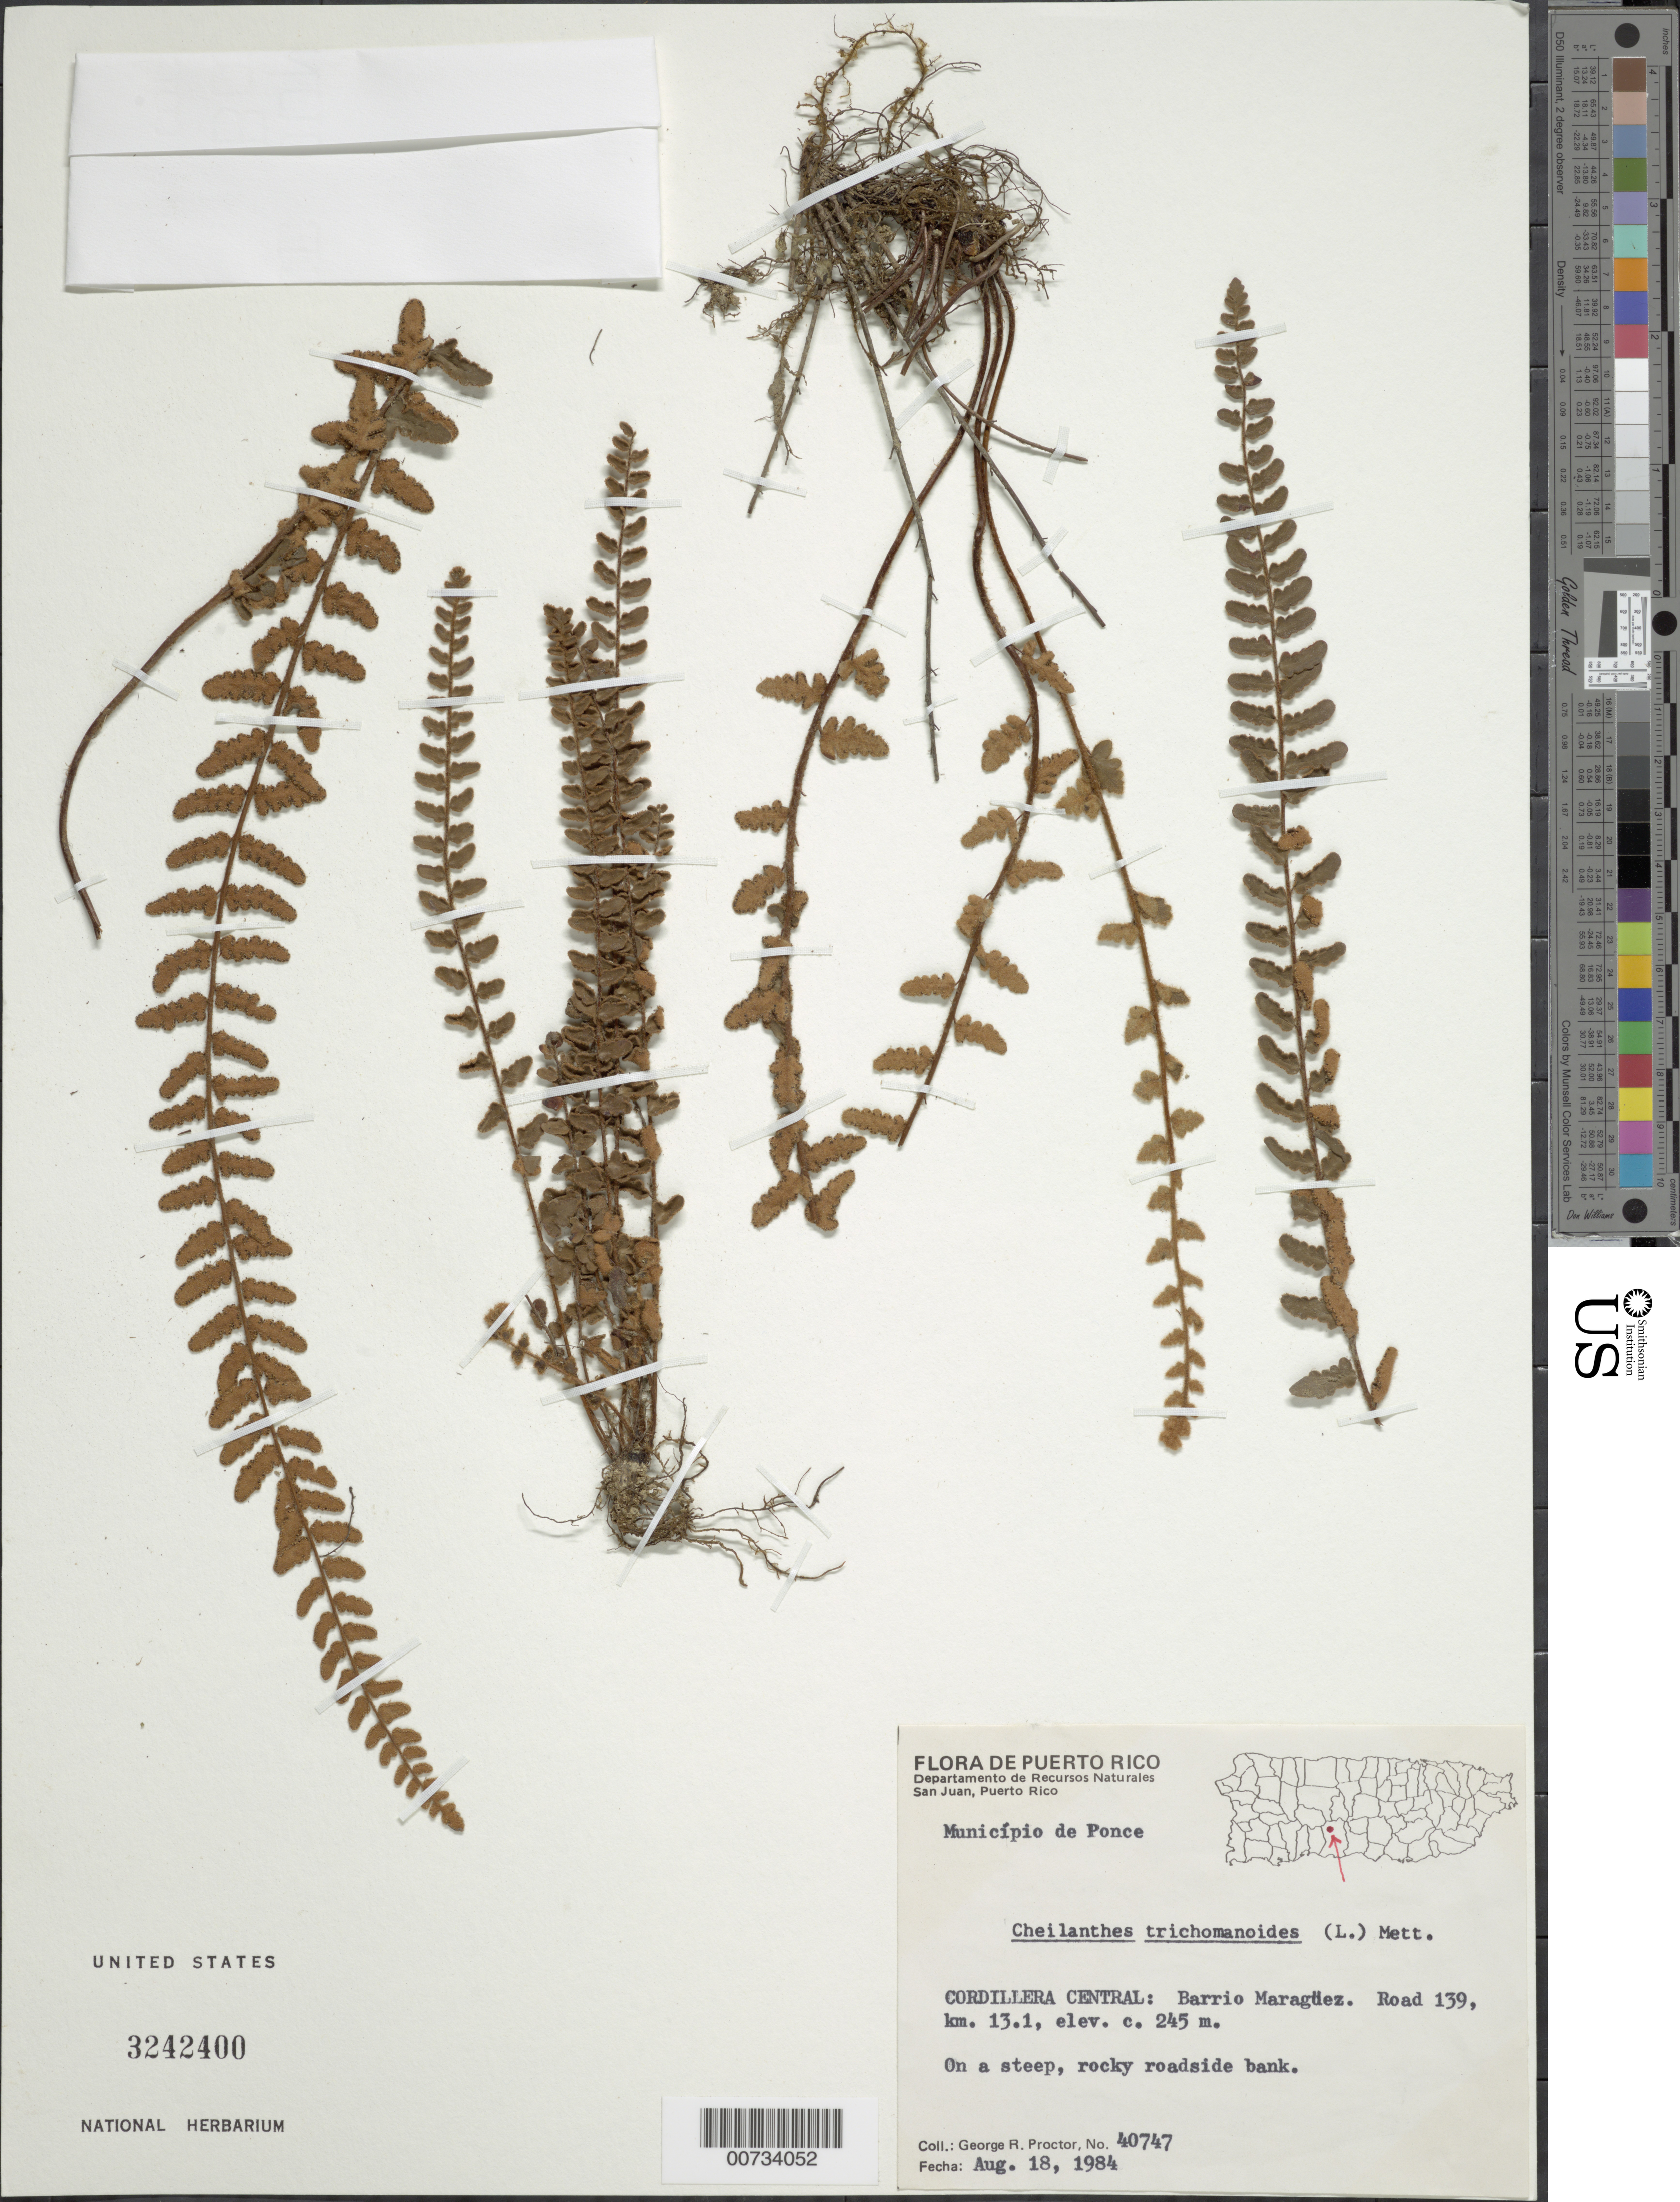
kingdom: Plantae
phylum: Tracheophyta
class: Polypodiopsida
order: Polypodiales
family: Pteridaceae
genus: Notholaena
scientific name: Notholaena trichomanoides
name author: (L.) Desv.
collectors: G. R. Proctor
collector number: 40747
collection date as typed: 18 Aug 1984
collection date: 1984-08-18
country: Puerto Rico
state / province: Ponce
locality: Cordillera Central: Barrio Maraguez, Road 139, km 13.1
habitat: On a steep, rocky roadside bank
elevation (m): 245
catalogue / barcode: US 3242400